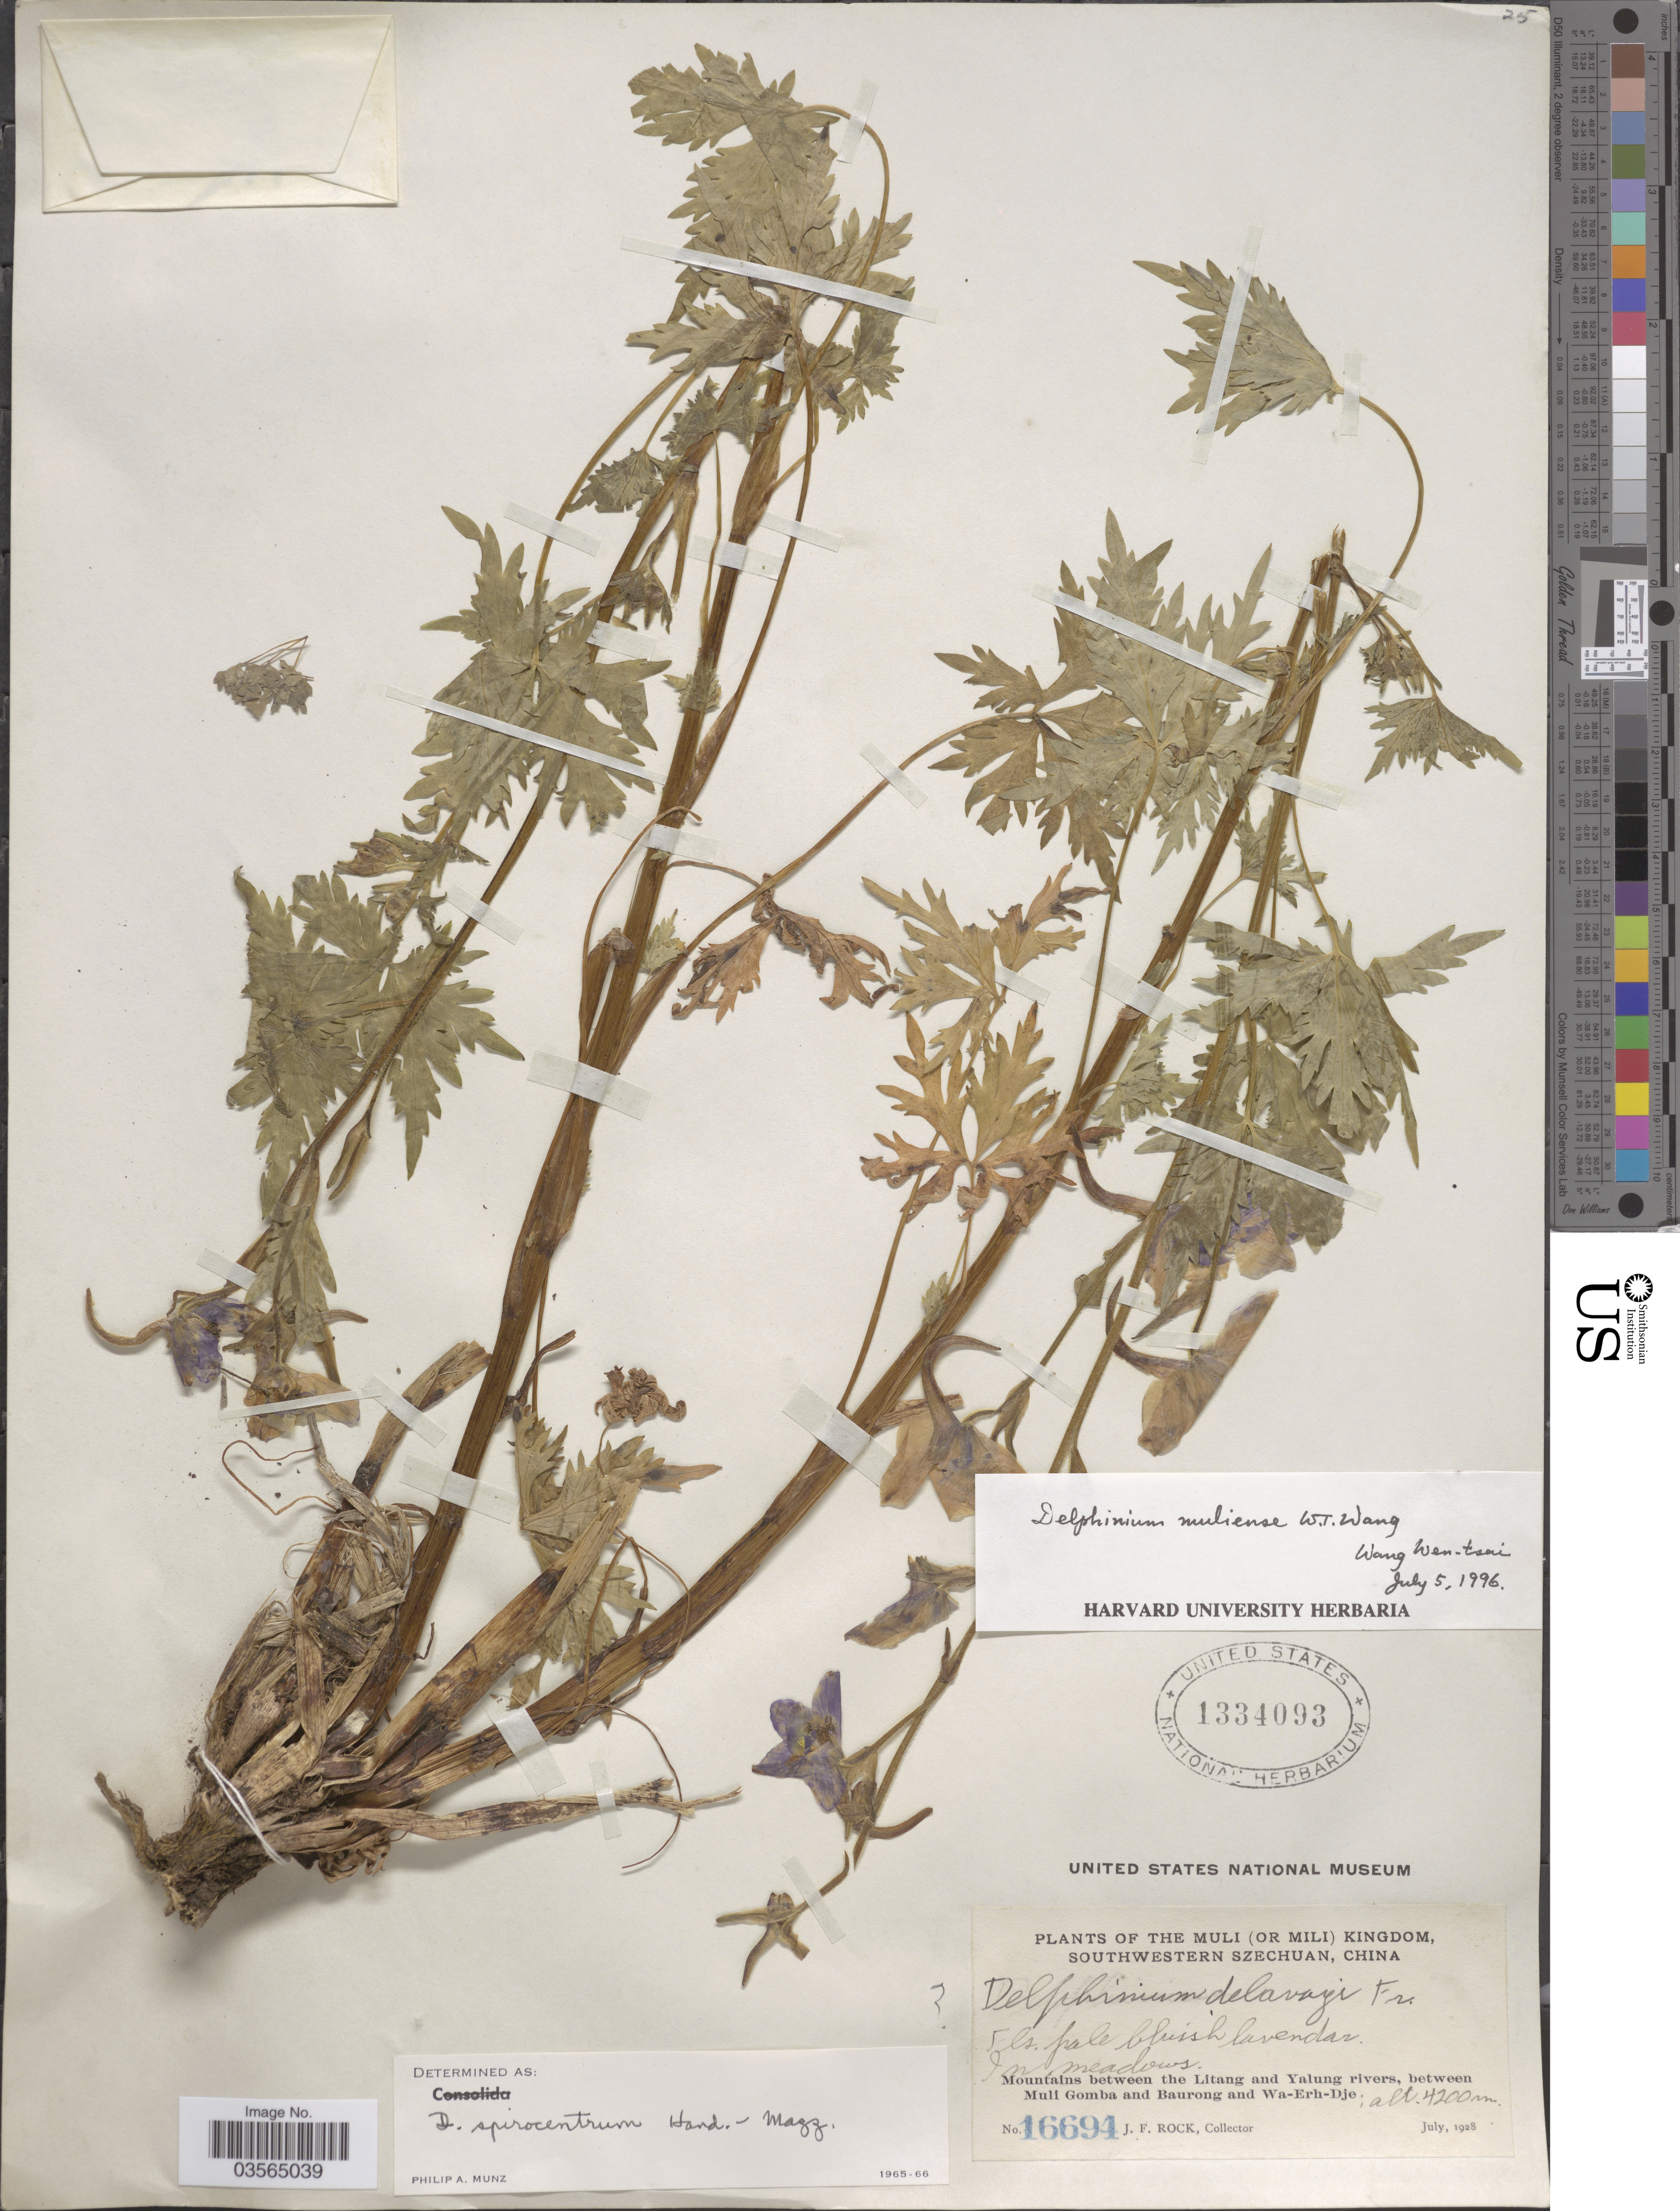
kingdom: Plantae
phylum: Tracheophyta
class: Magnoliopsida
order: Ranunculales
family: Ranunculaceae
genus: Delphinium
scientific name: Delphinium muliense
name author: W.T. Wang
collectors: J. Rock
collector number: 16694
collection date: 1928-07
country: China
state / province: Sichuan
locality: The Muli (or Mili) Kingdom. Southwestern Szechwan. Mountains between the Litang and Yalung rivers, between Muli Gomba and Baurong and Wa-Erh-Dje.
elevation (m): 4200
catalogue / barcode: US 1334093